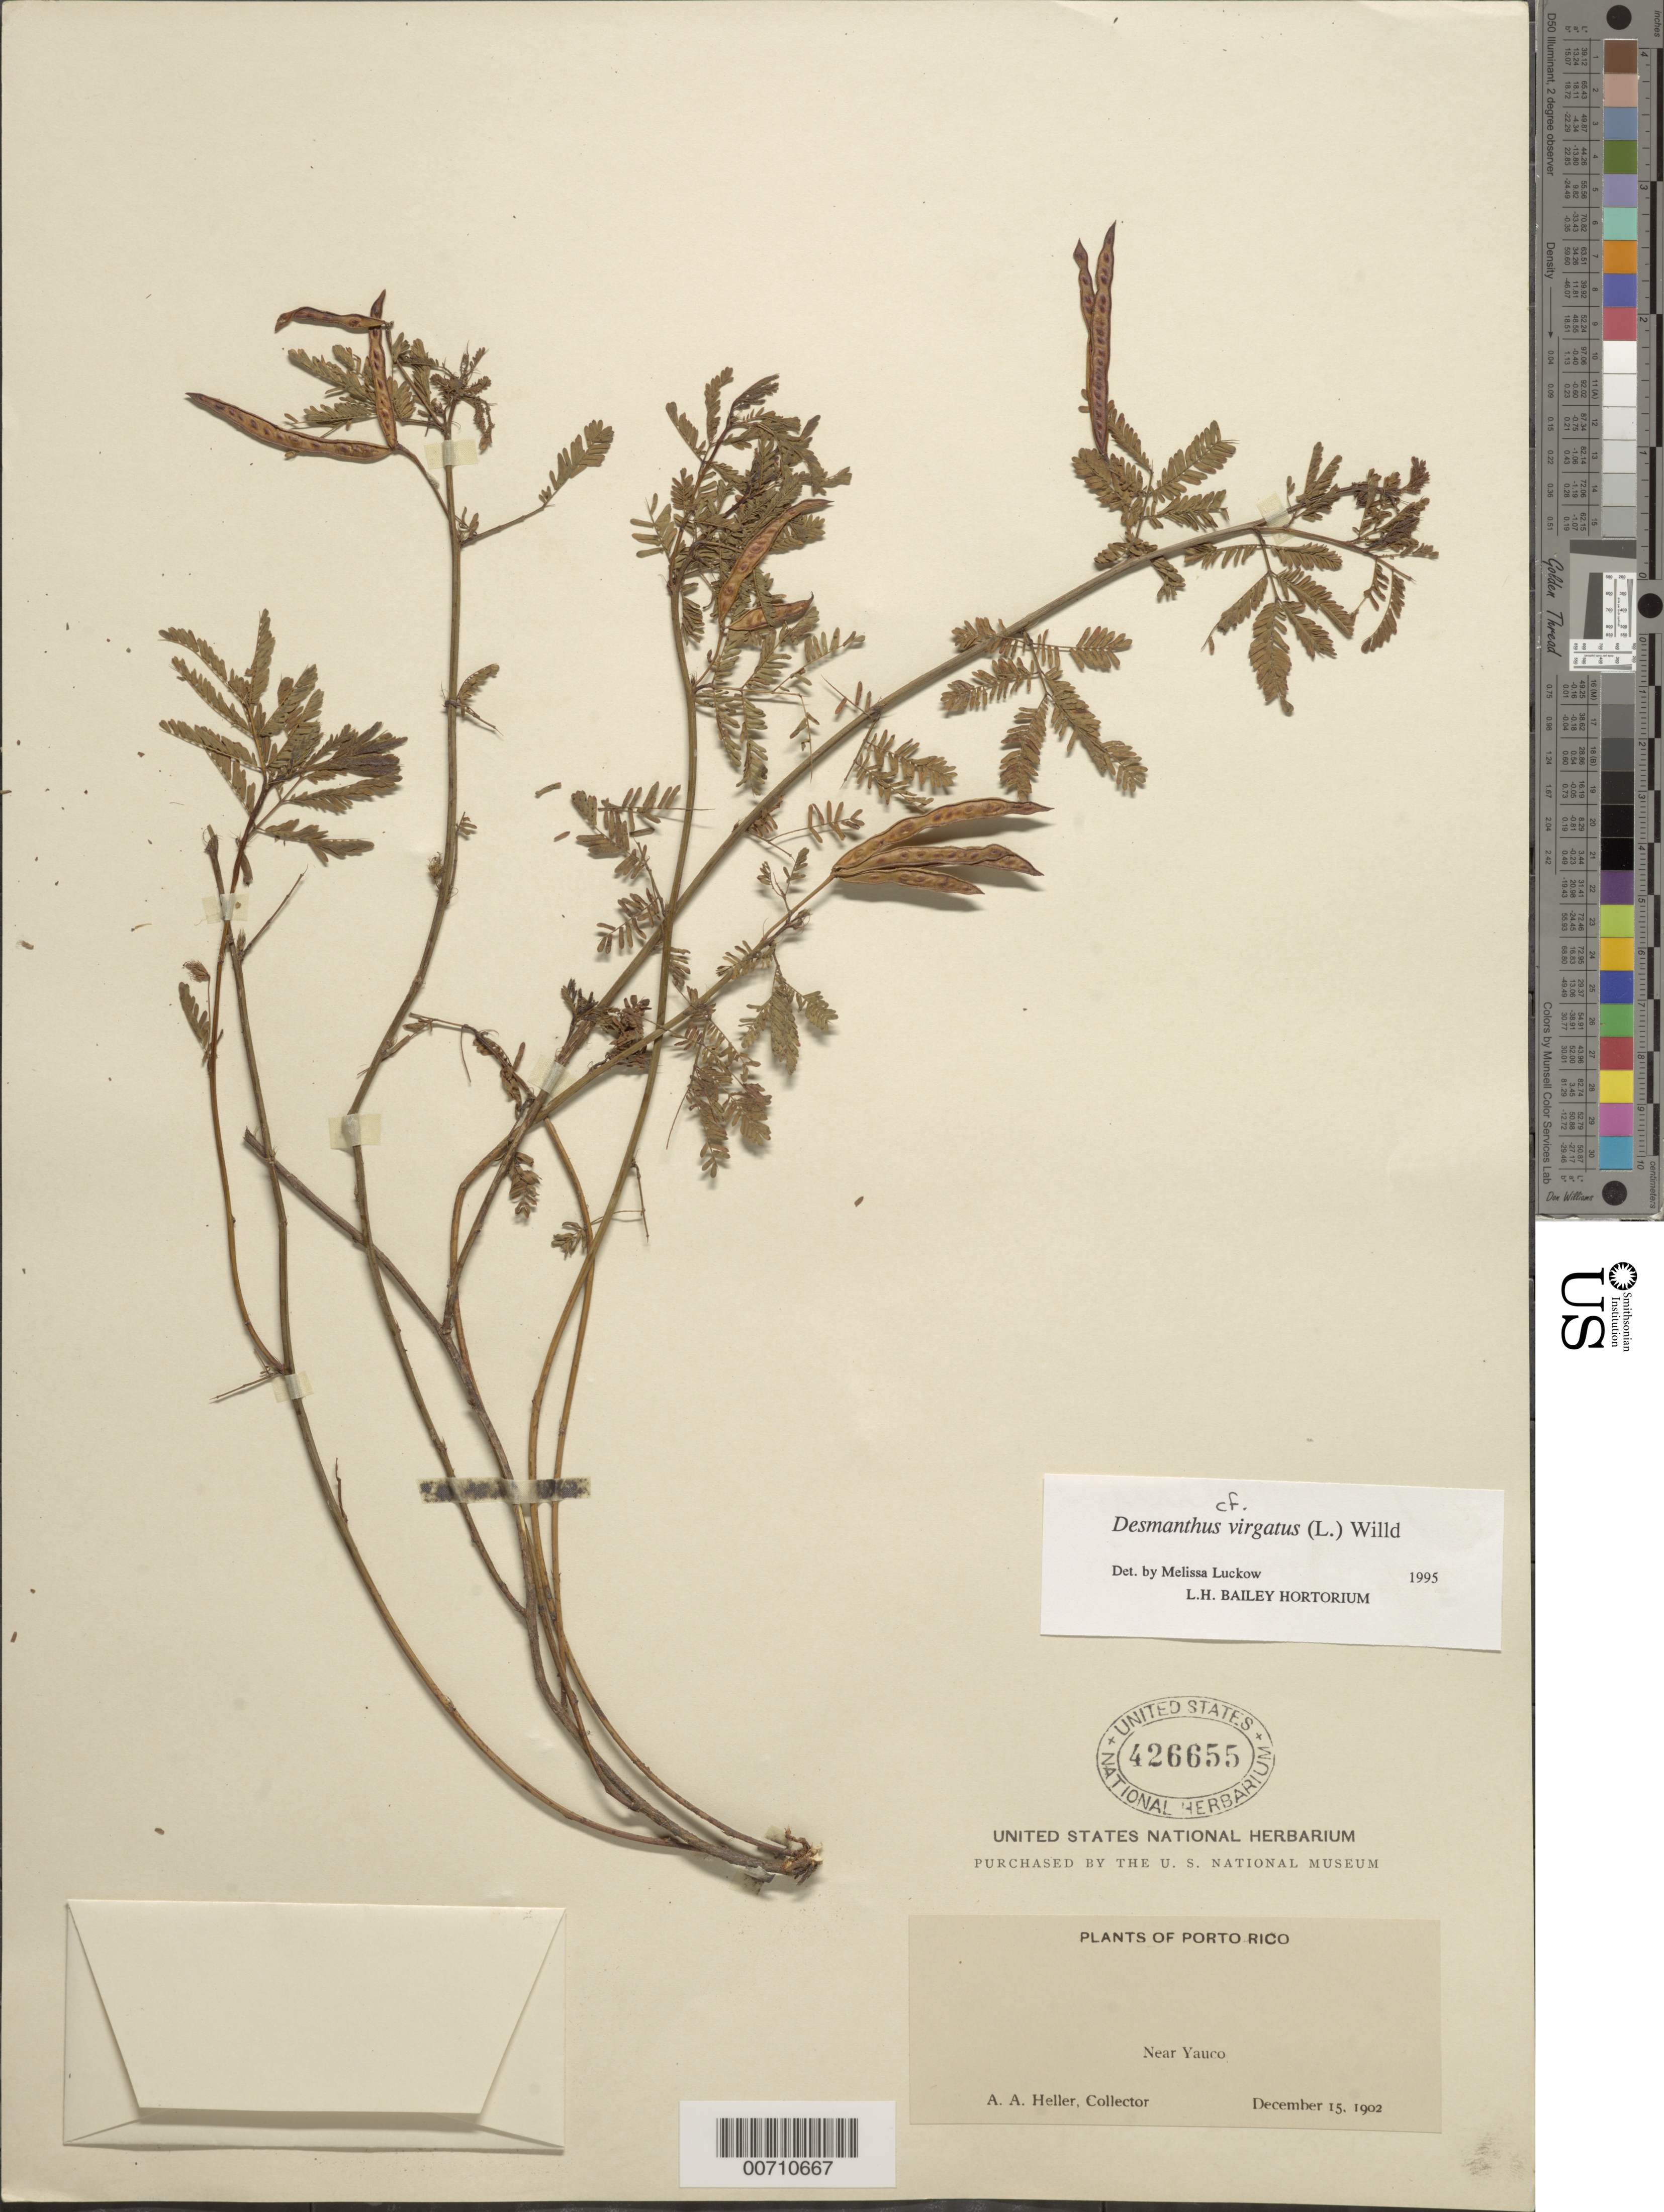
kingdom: Plantae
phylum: Tracheophyta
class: Magnoliopsida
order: Fabales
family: Fabaceae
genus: Desmanthus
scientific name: Desmanthus virgatus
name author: (L.) Willd.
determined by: Luckow, M. A.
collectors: A. A. Heller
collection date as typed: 15 Dec 1902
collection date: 1902-12-15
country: Puerto Rico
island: Greater Antilles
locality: Yauco, near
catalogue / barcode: US 426655